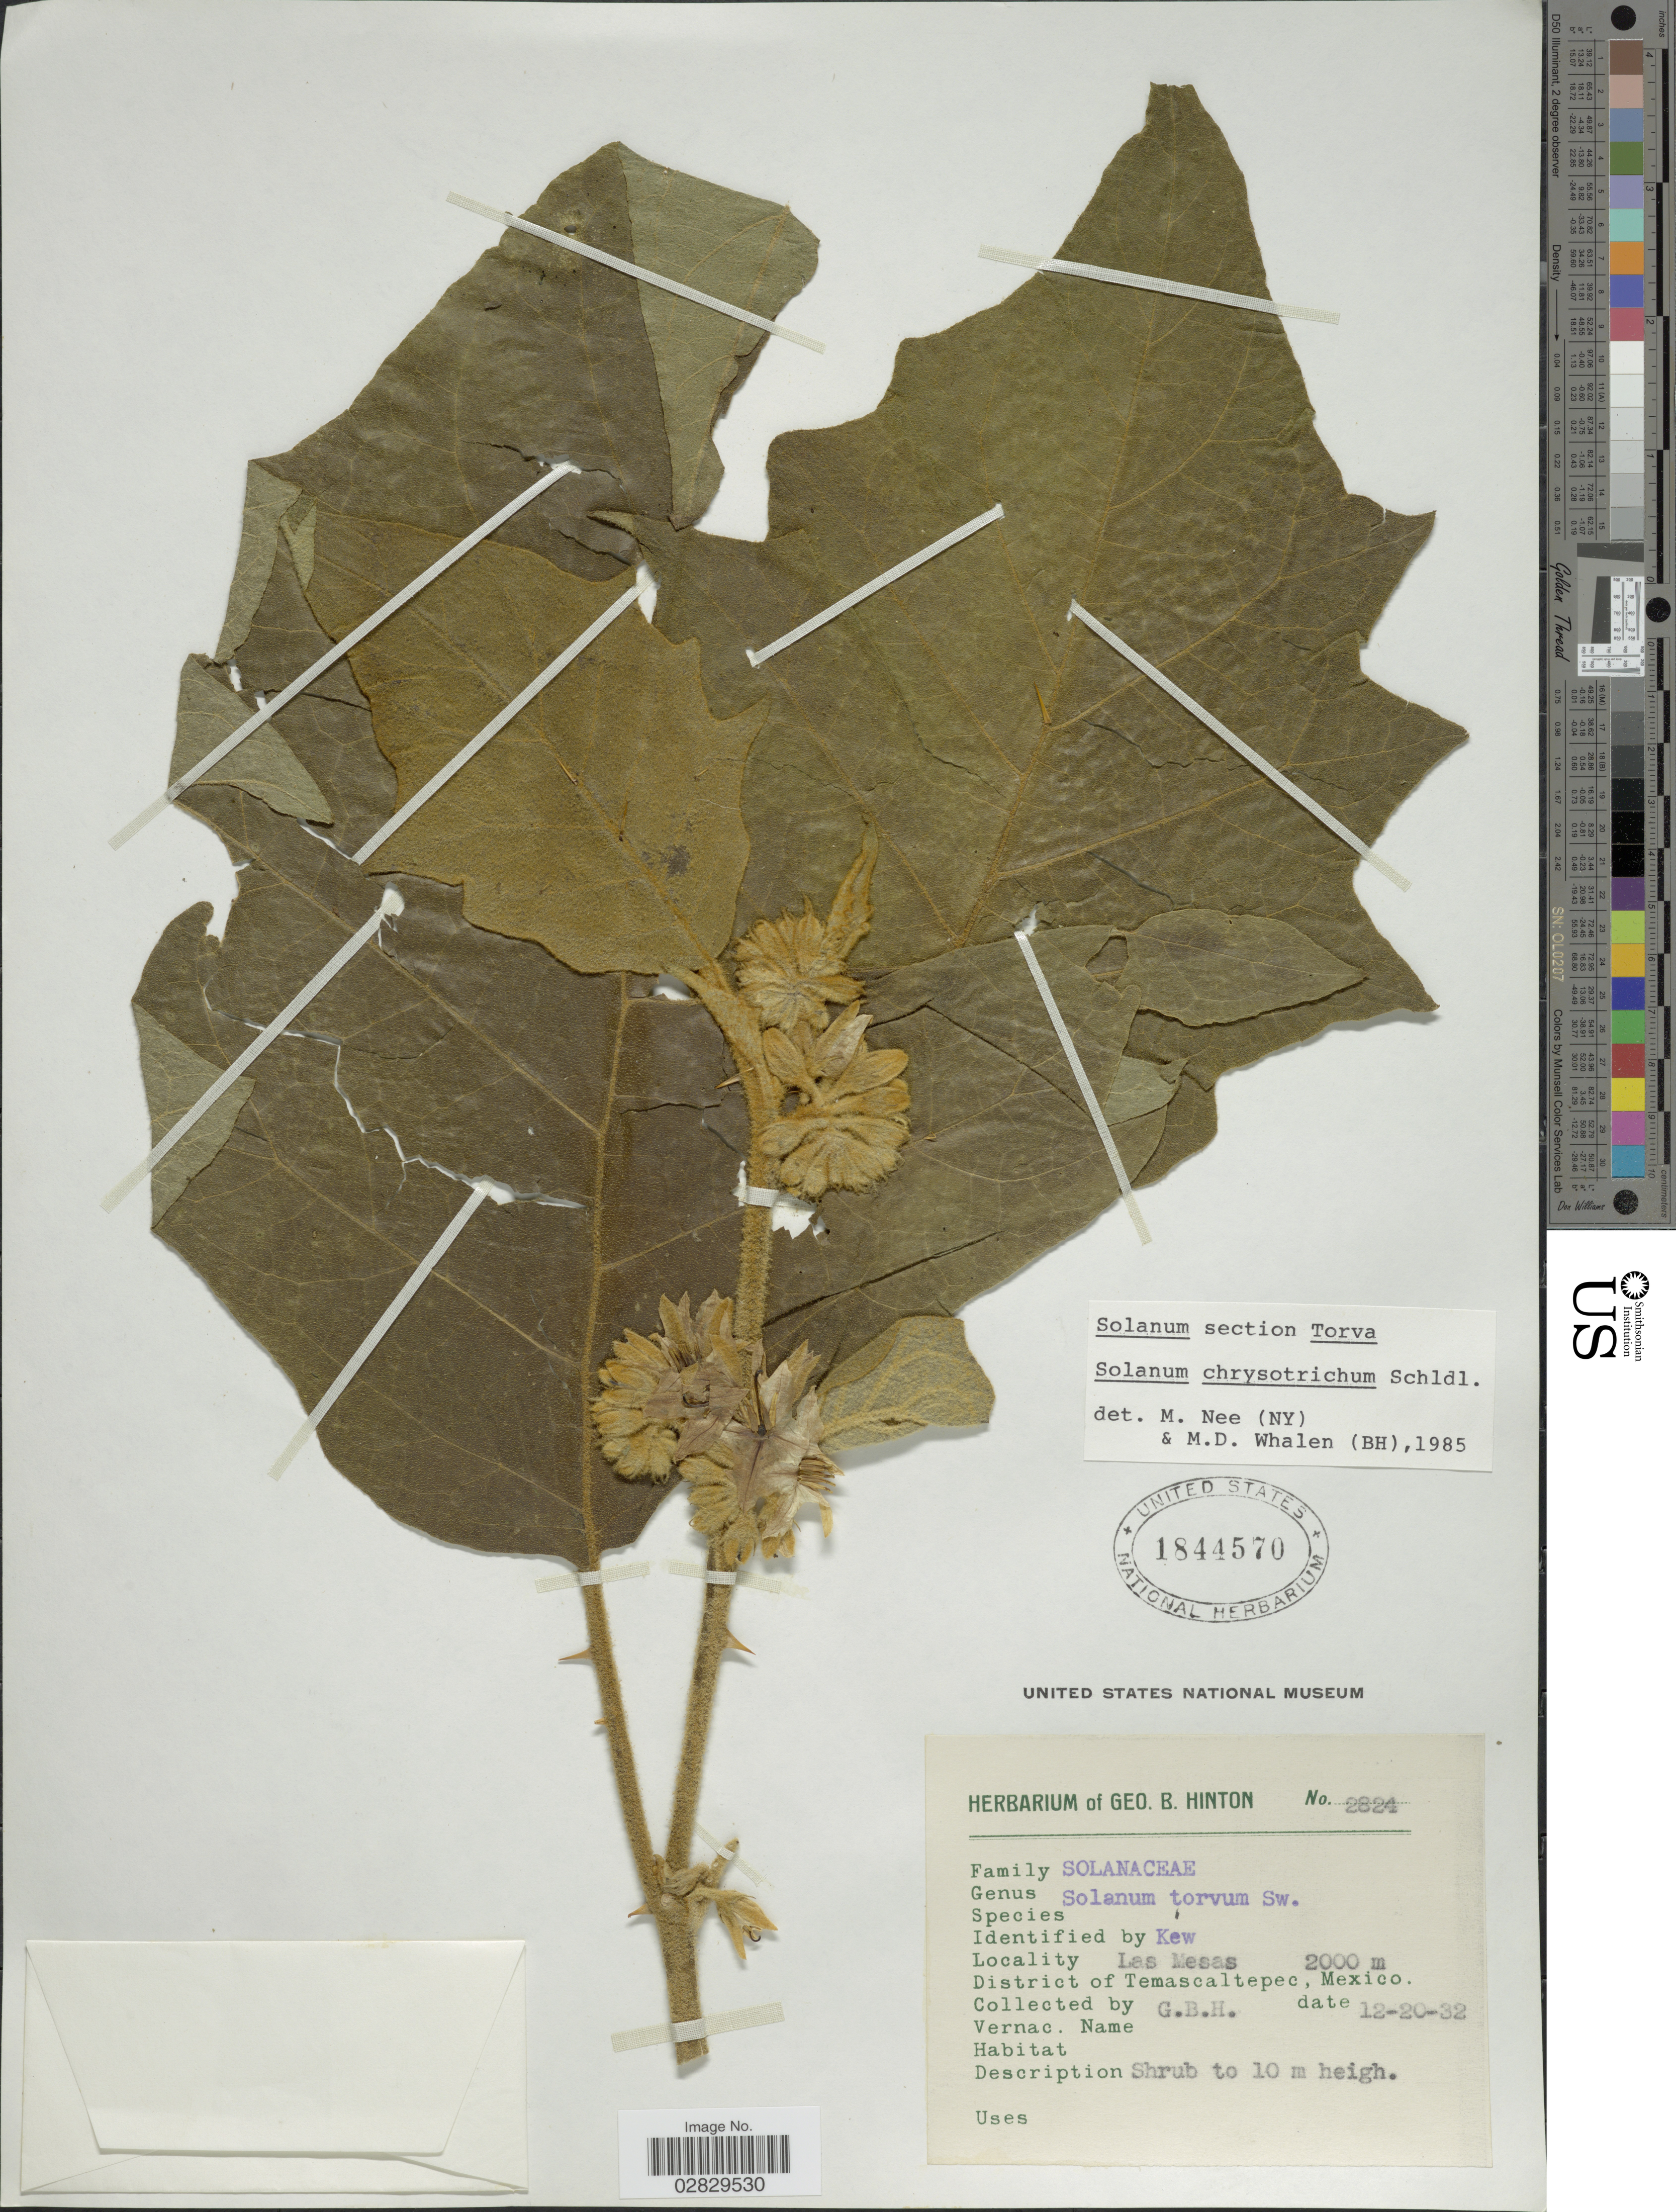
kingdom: Plantae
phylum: Tracheophyta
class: Magnoliopsida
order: Solanales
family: Solanaceae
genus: Solanum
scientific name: Solanum chrysotrichum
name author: Schltdl.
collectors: G. B. Hinton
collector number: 2824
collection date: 1932-12-20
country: Mexico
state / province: México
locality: Las Mesas. District of Temascaltepec.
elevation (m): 2000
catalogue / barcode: US 1844570